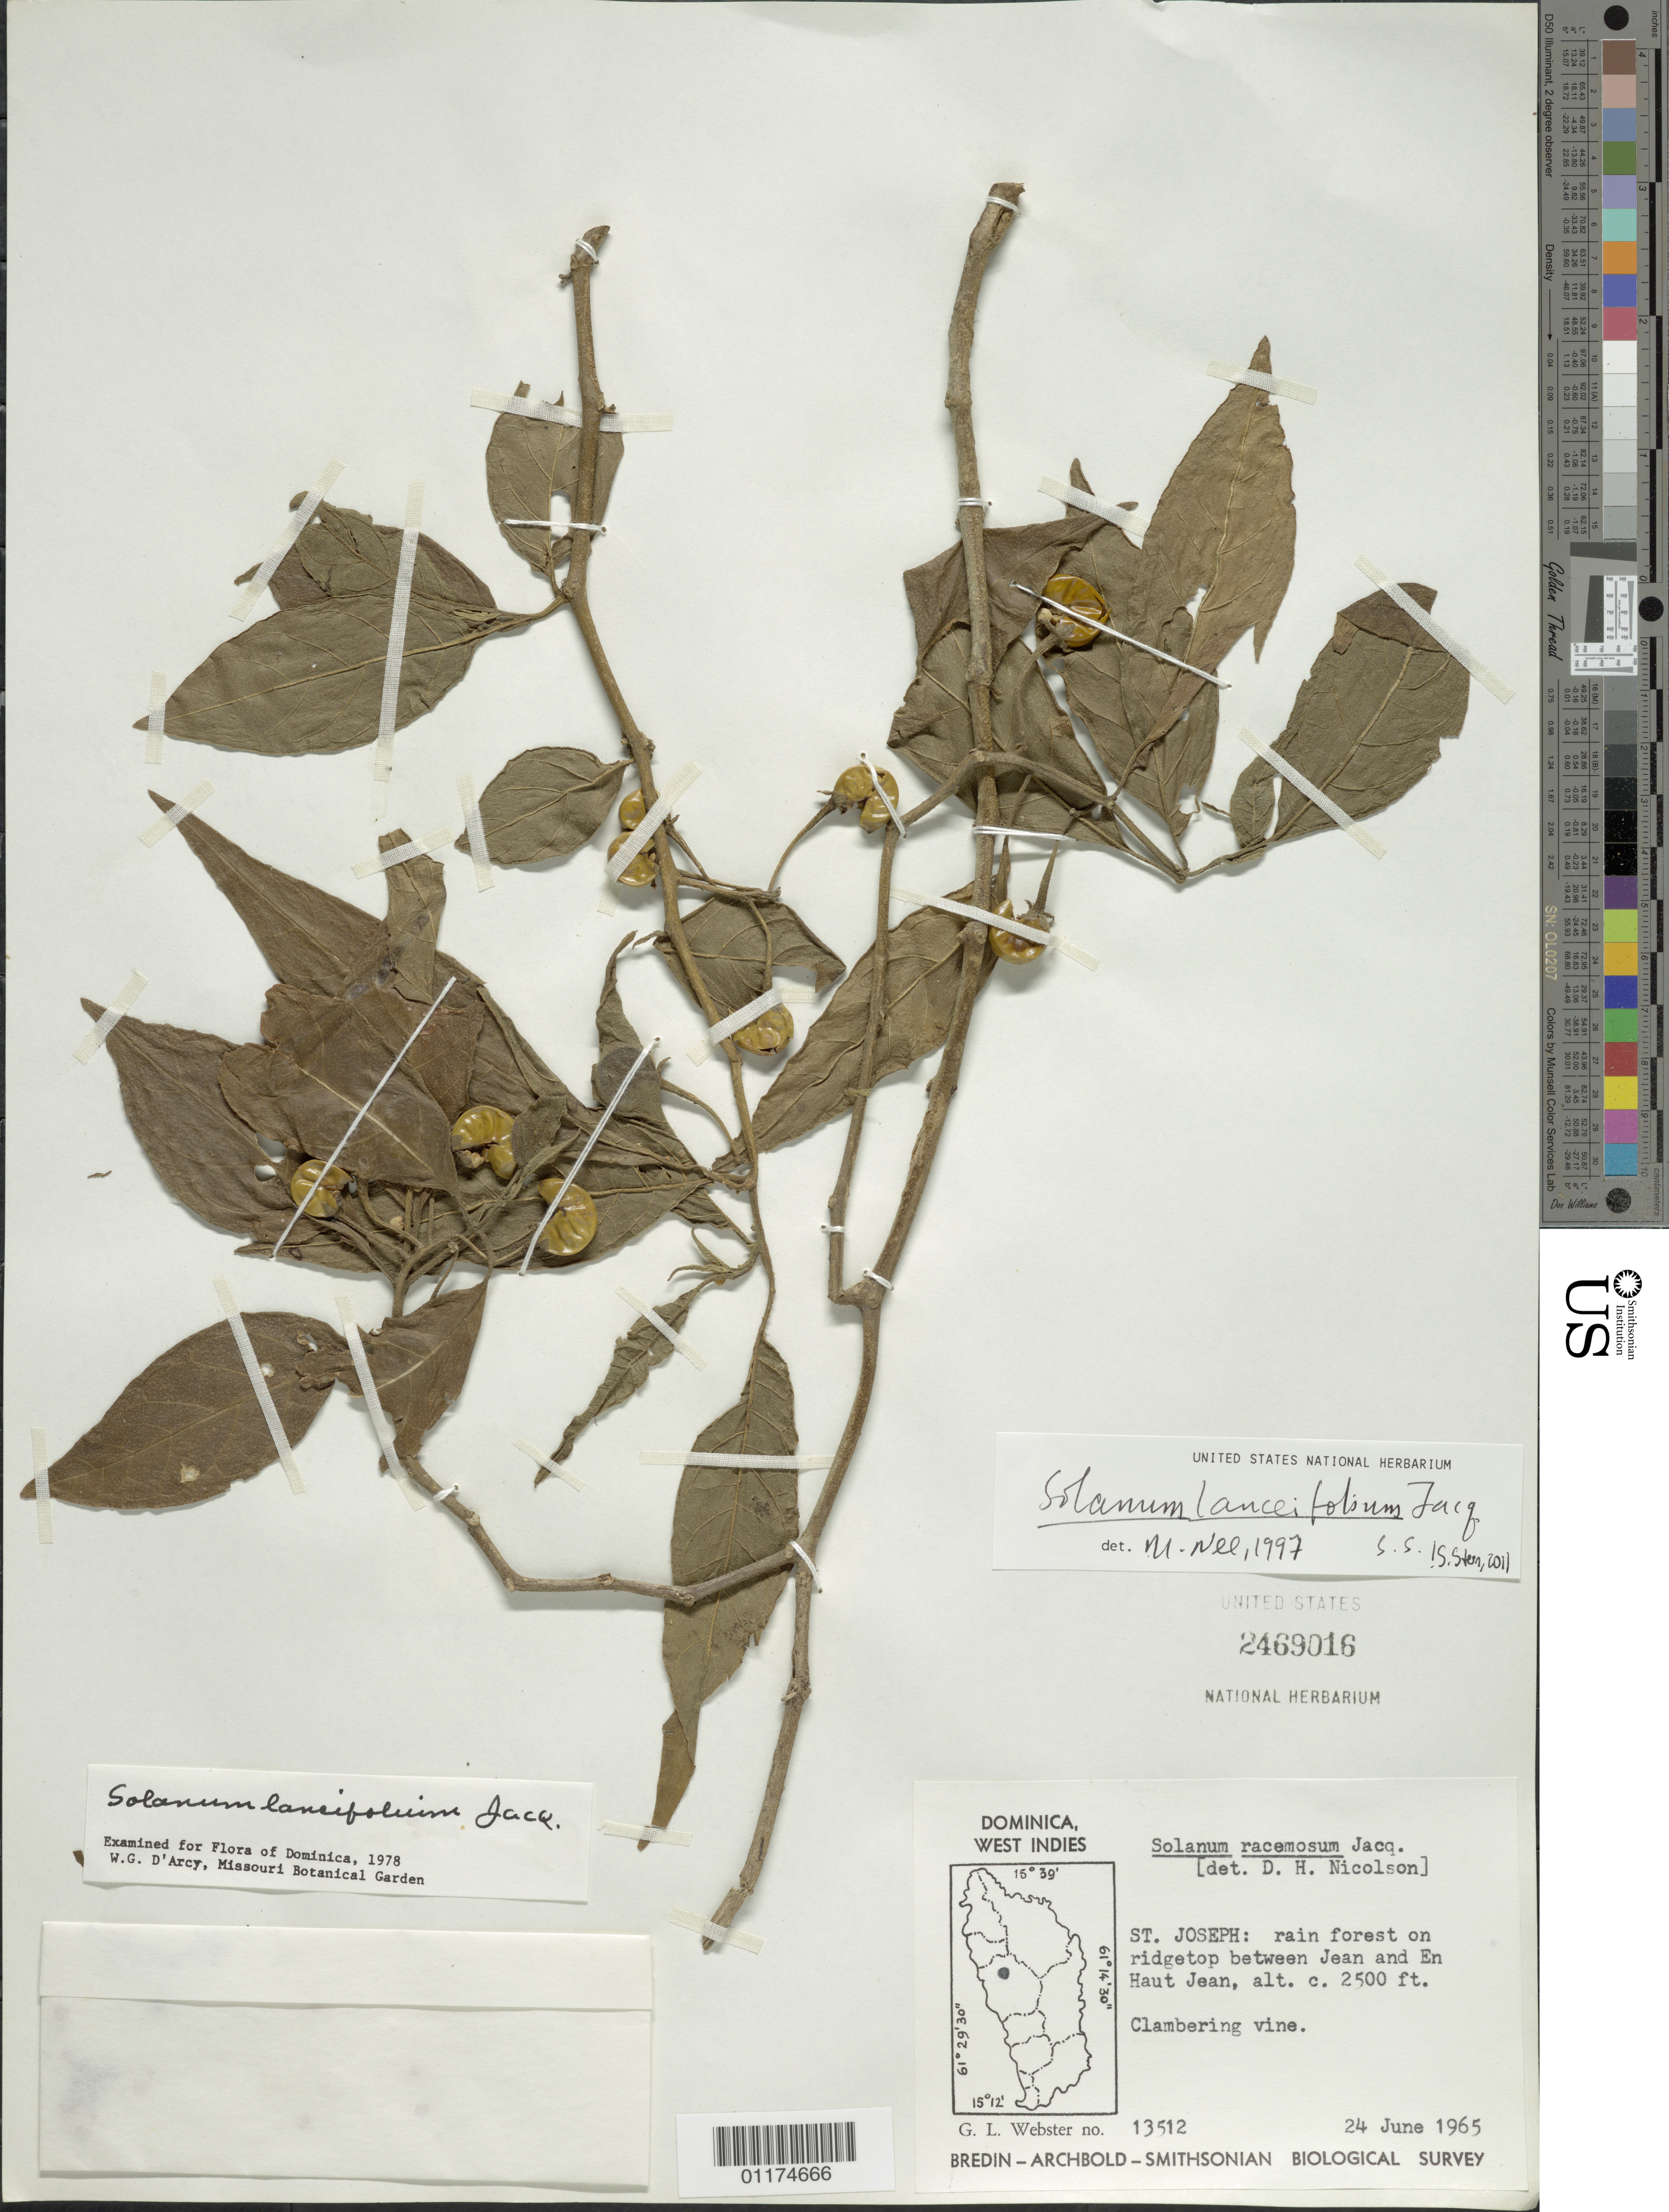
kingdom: Plantae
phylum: Tracheophyta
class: Magnoliopsida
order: Solanales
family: Solanaceae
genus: Solanum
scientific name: Solanum lanceifolium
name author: Jacq.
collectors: G. L. Webster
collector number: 13512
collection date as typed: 24 Jun 1965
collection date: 1965-06-24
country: Dominica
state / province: St. Joseph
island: Dominica I.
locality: rain forest on ridgetop between Jean and En Haut Jean,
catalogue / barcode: US 2469016